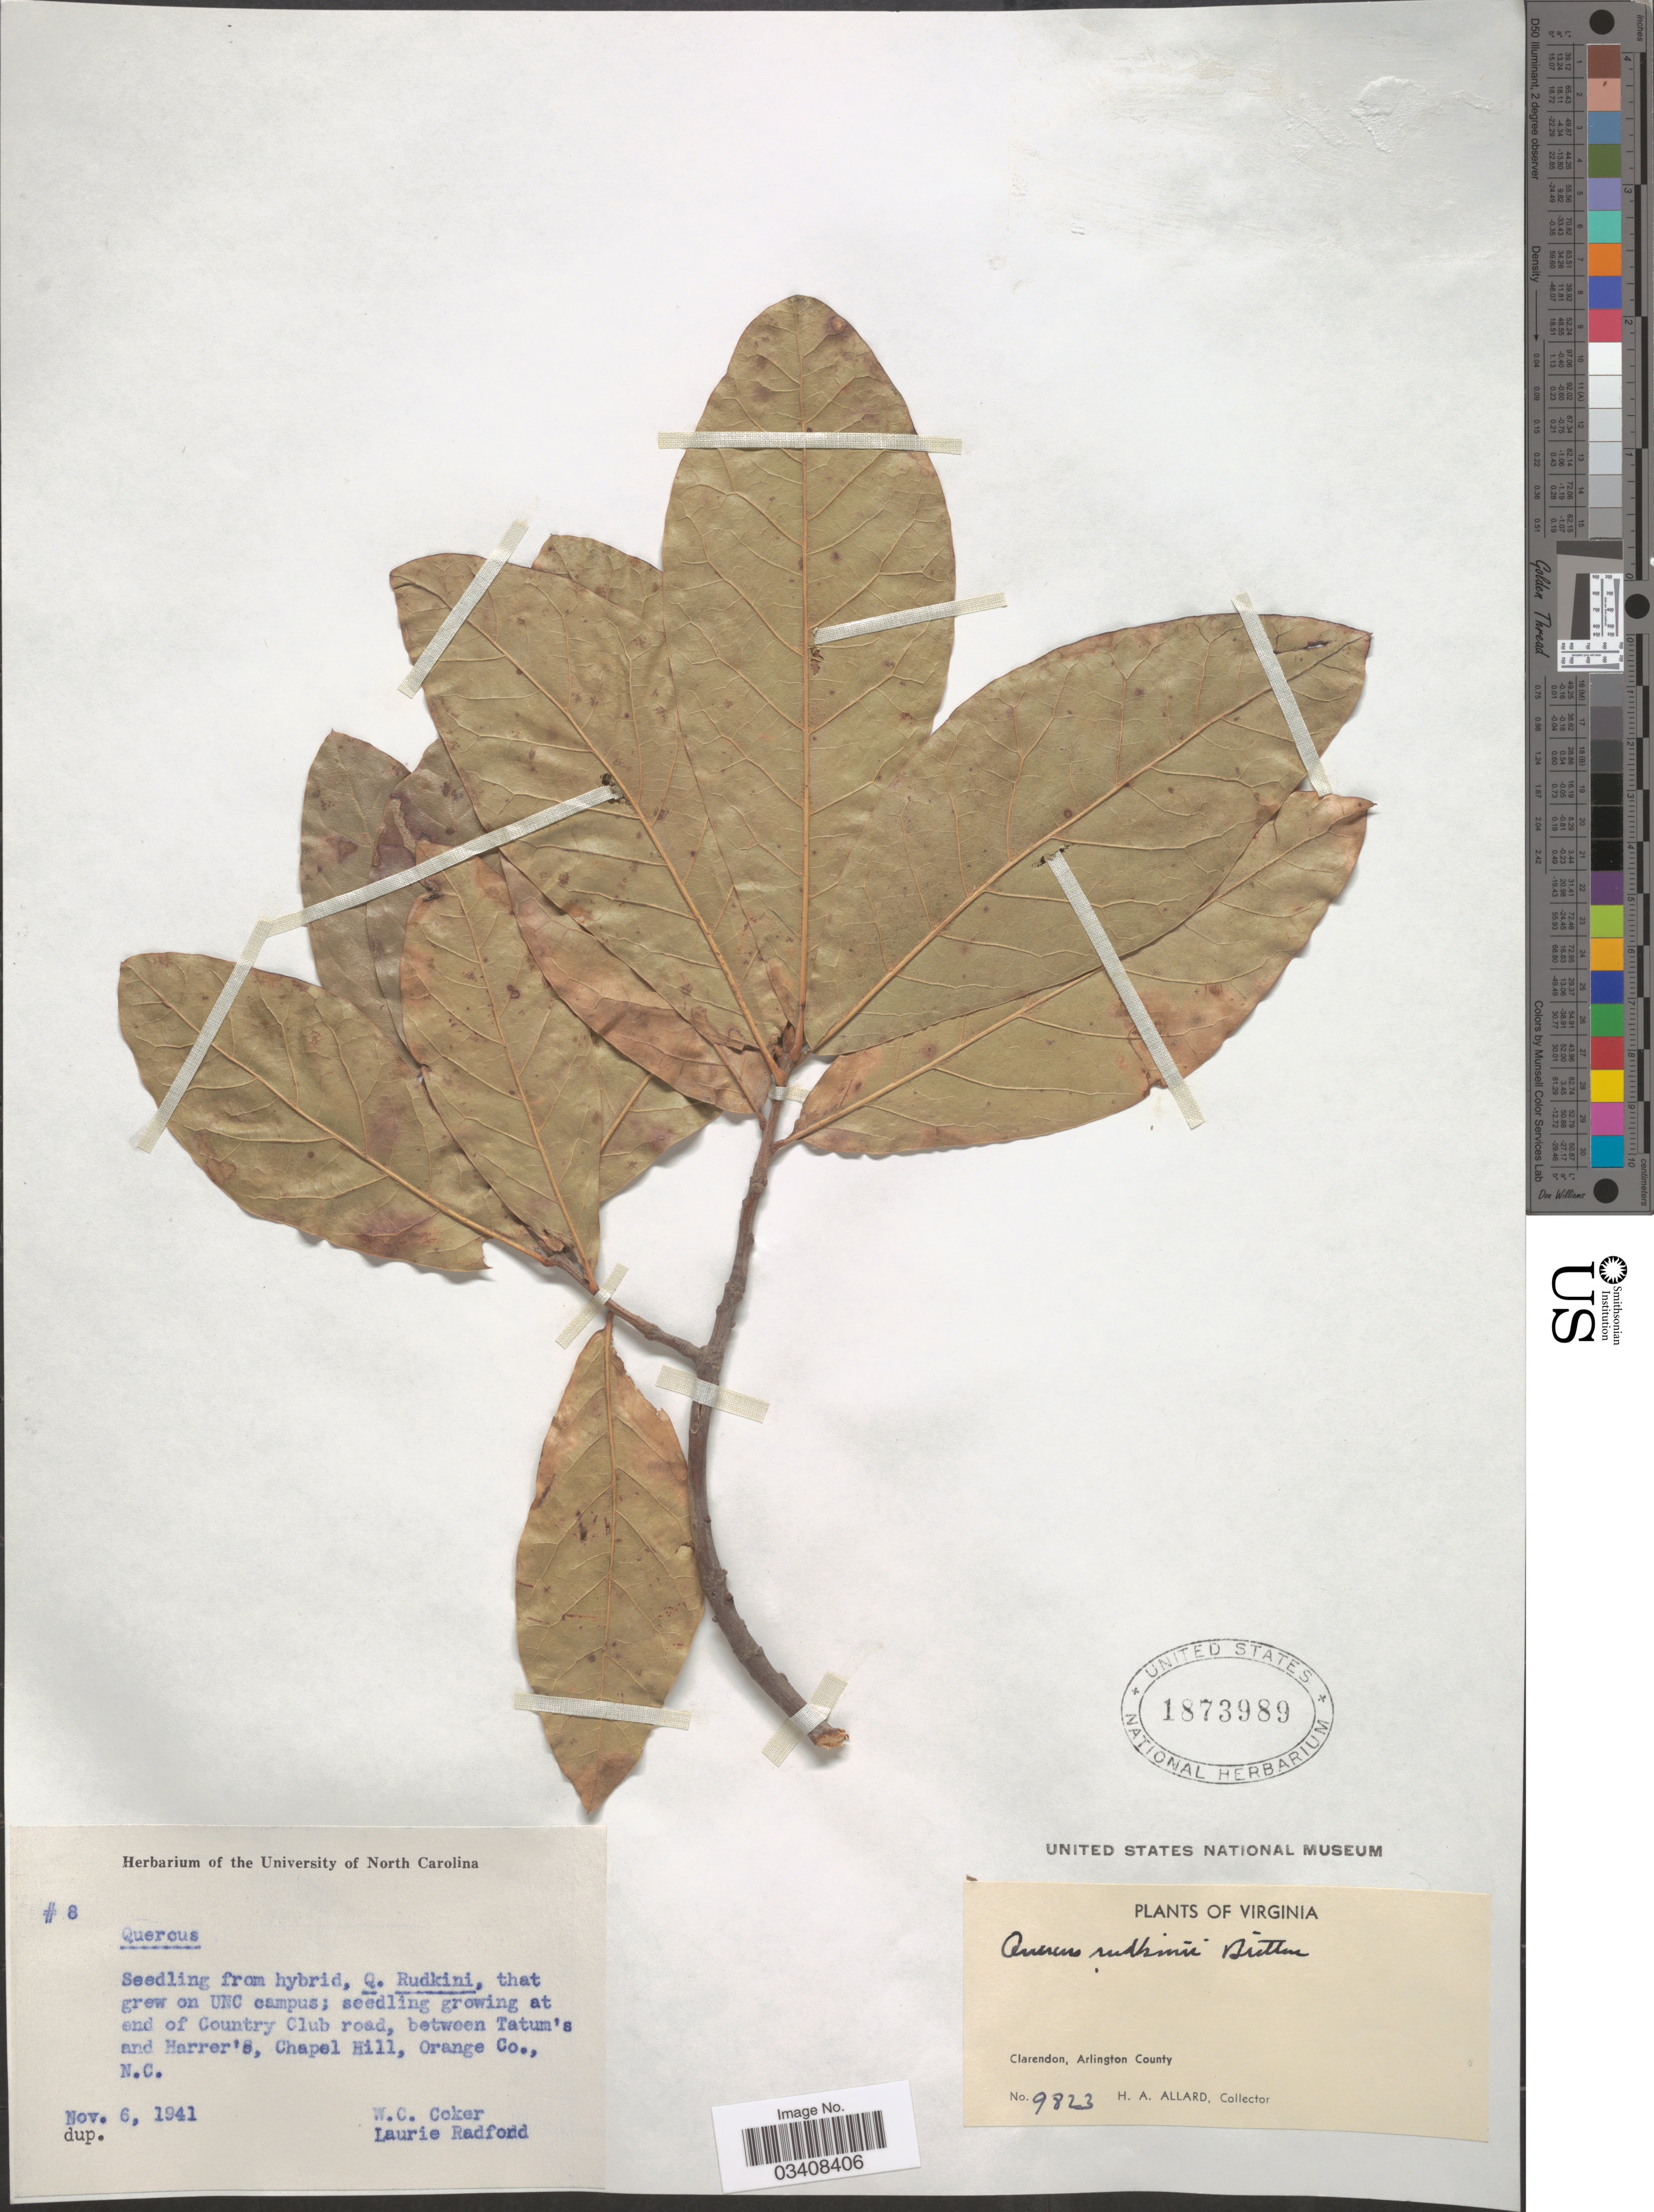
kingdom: Plantae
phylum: Tracheophyta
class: Magnoliopsida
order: Fagales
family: Fagaceae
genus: Quercus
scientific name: Quercus x rudkinii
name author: Britton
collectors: W. Coker & L. Radford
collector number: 8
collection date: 1941-11-06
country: United States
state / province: North Carolina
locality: At end of Country Club road, between Tatum's and Harrer's, Chapel Hill, Orange Co.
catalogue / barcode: US 1873989